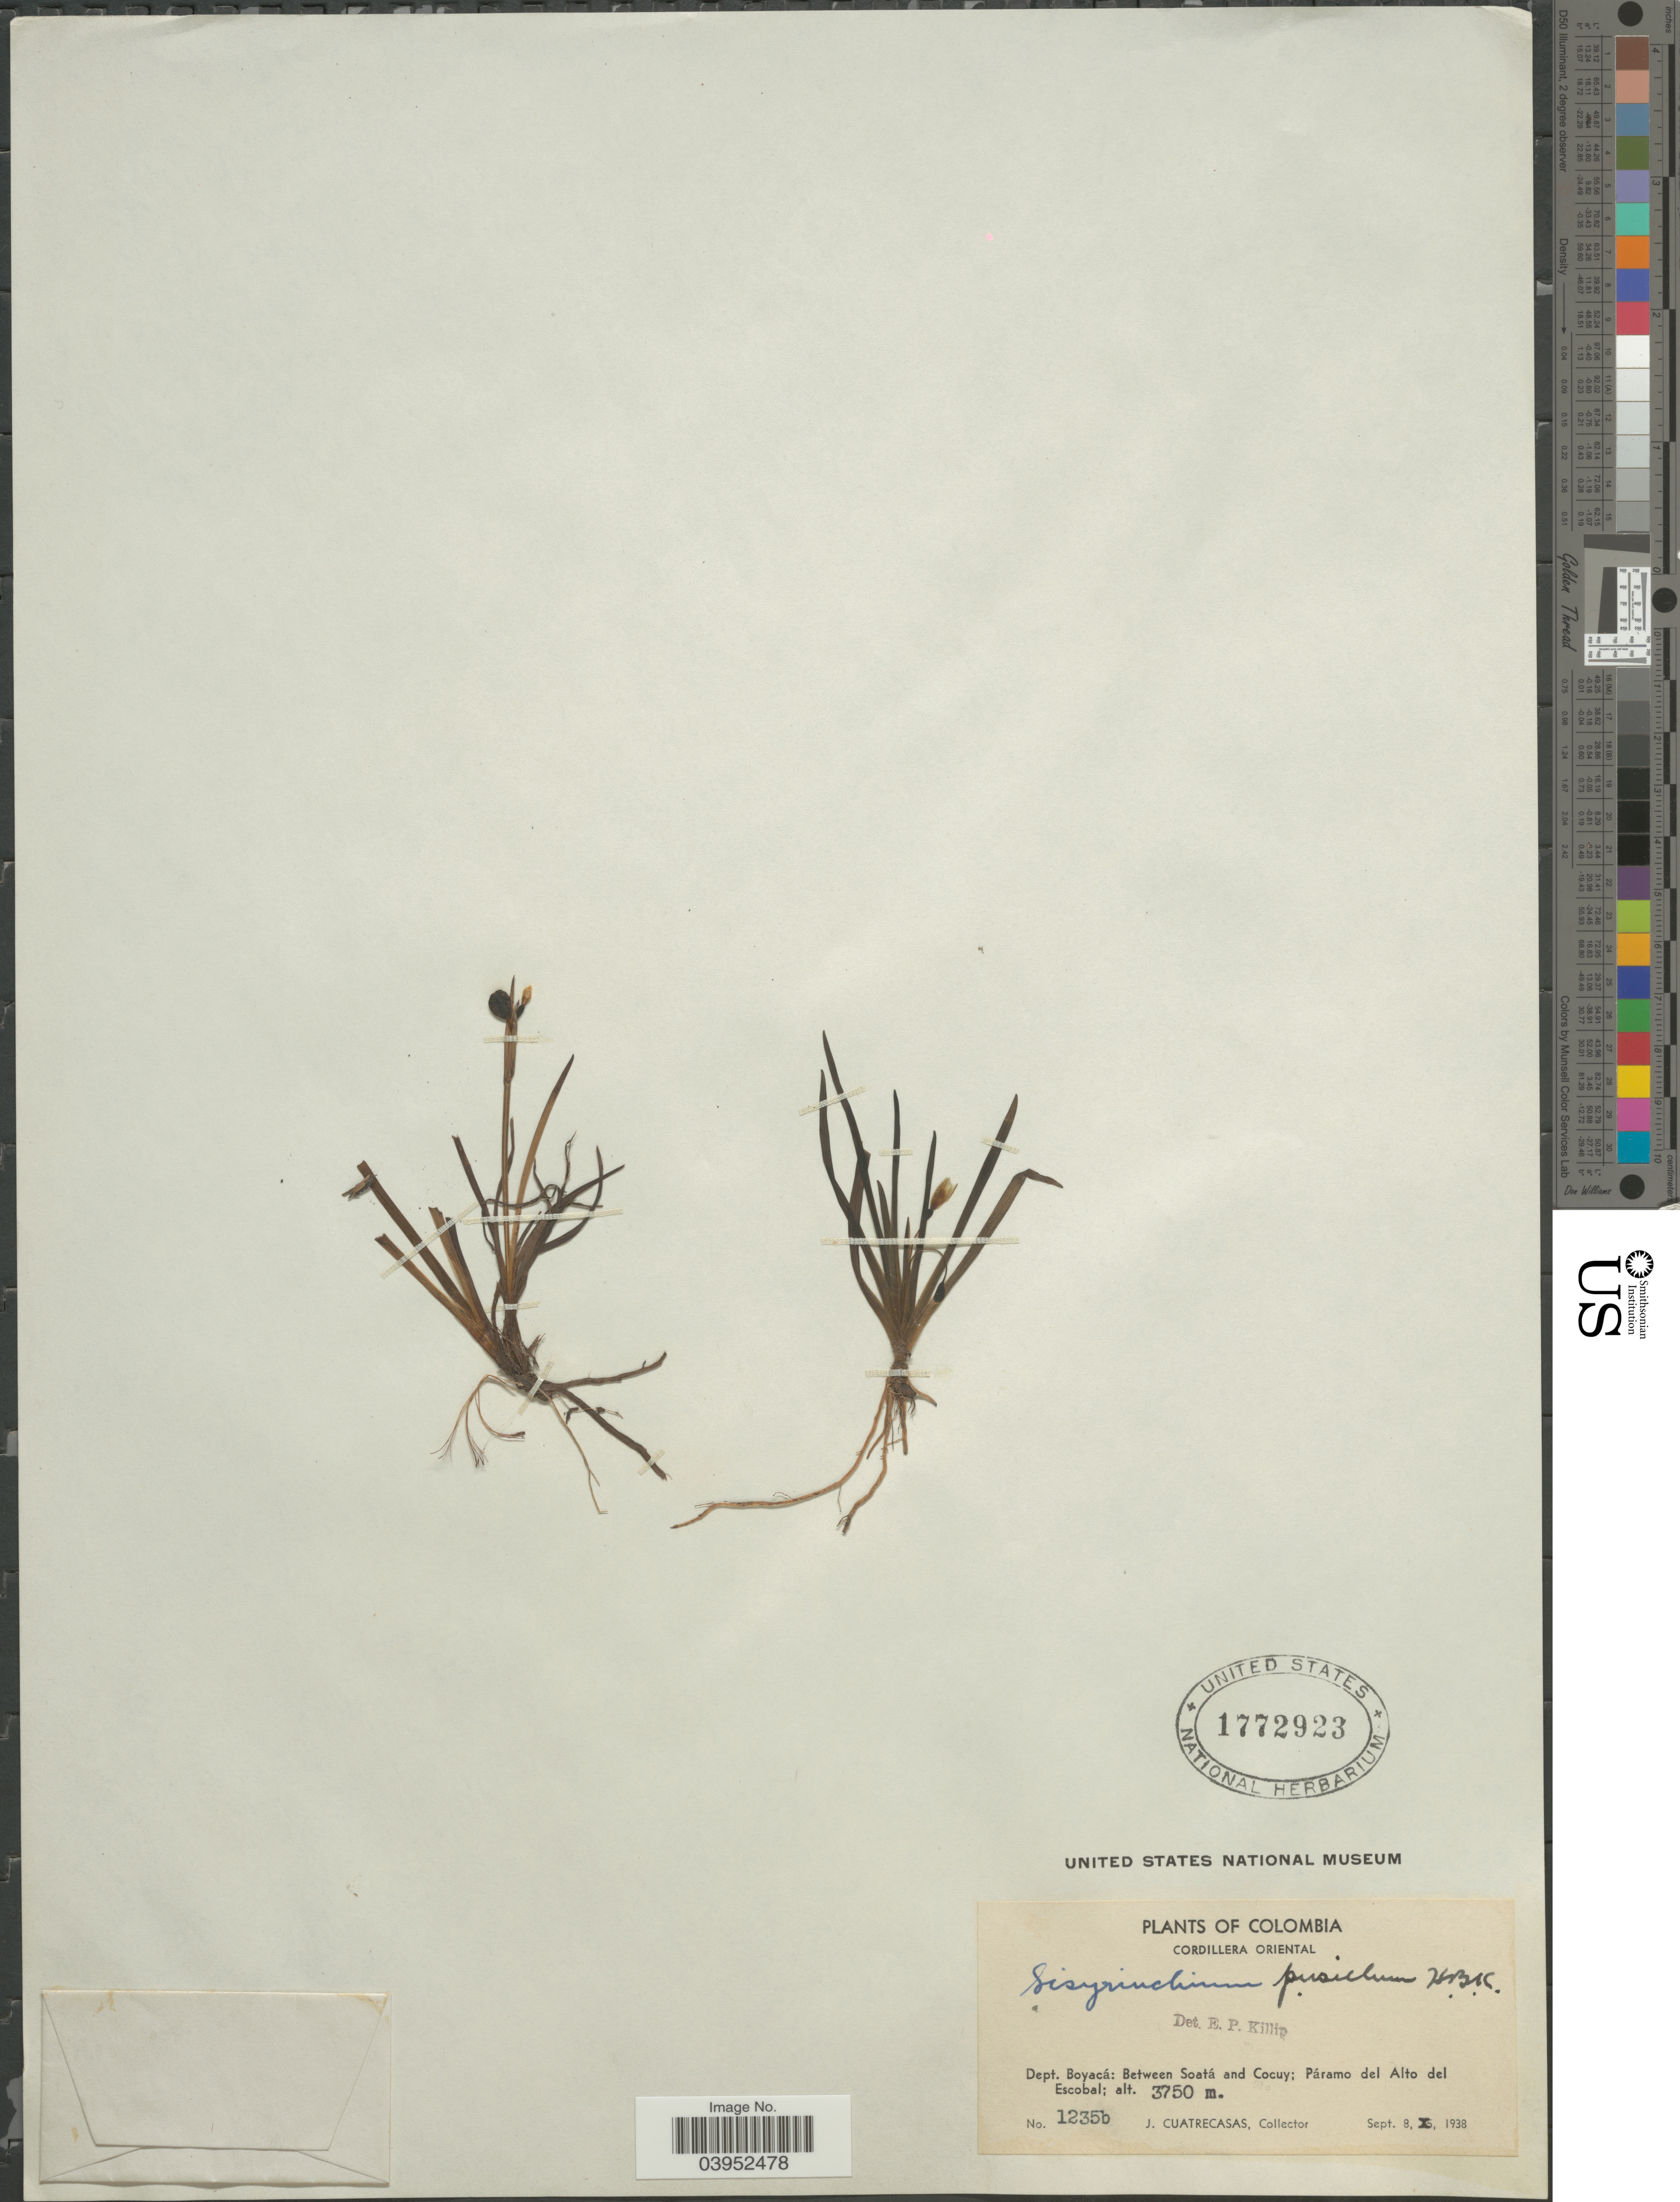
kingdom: Plantae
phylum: Tracheophyta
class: Liliopsida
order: Asparagales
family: Iridaceae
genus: Sisyrinchium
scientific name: Sisyrinchium pusillum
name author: Kunth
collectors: J. Cuatrecasas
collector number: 1235b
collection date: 1938-09-08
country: Colombia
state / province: Boyacá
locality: Cordillera Oriental. Dept. Boyacá: Between Soatá and Cocuy; Páramo del Alto del Escobal.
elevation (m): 3750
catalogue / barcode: US 1772923